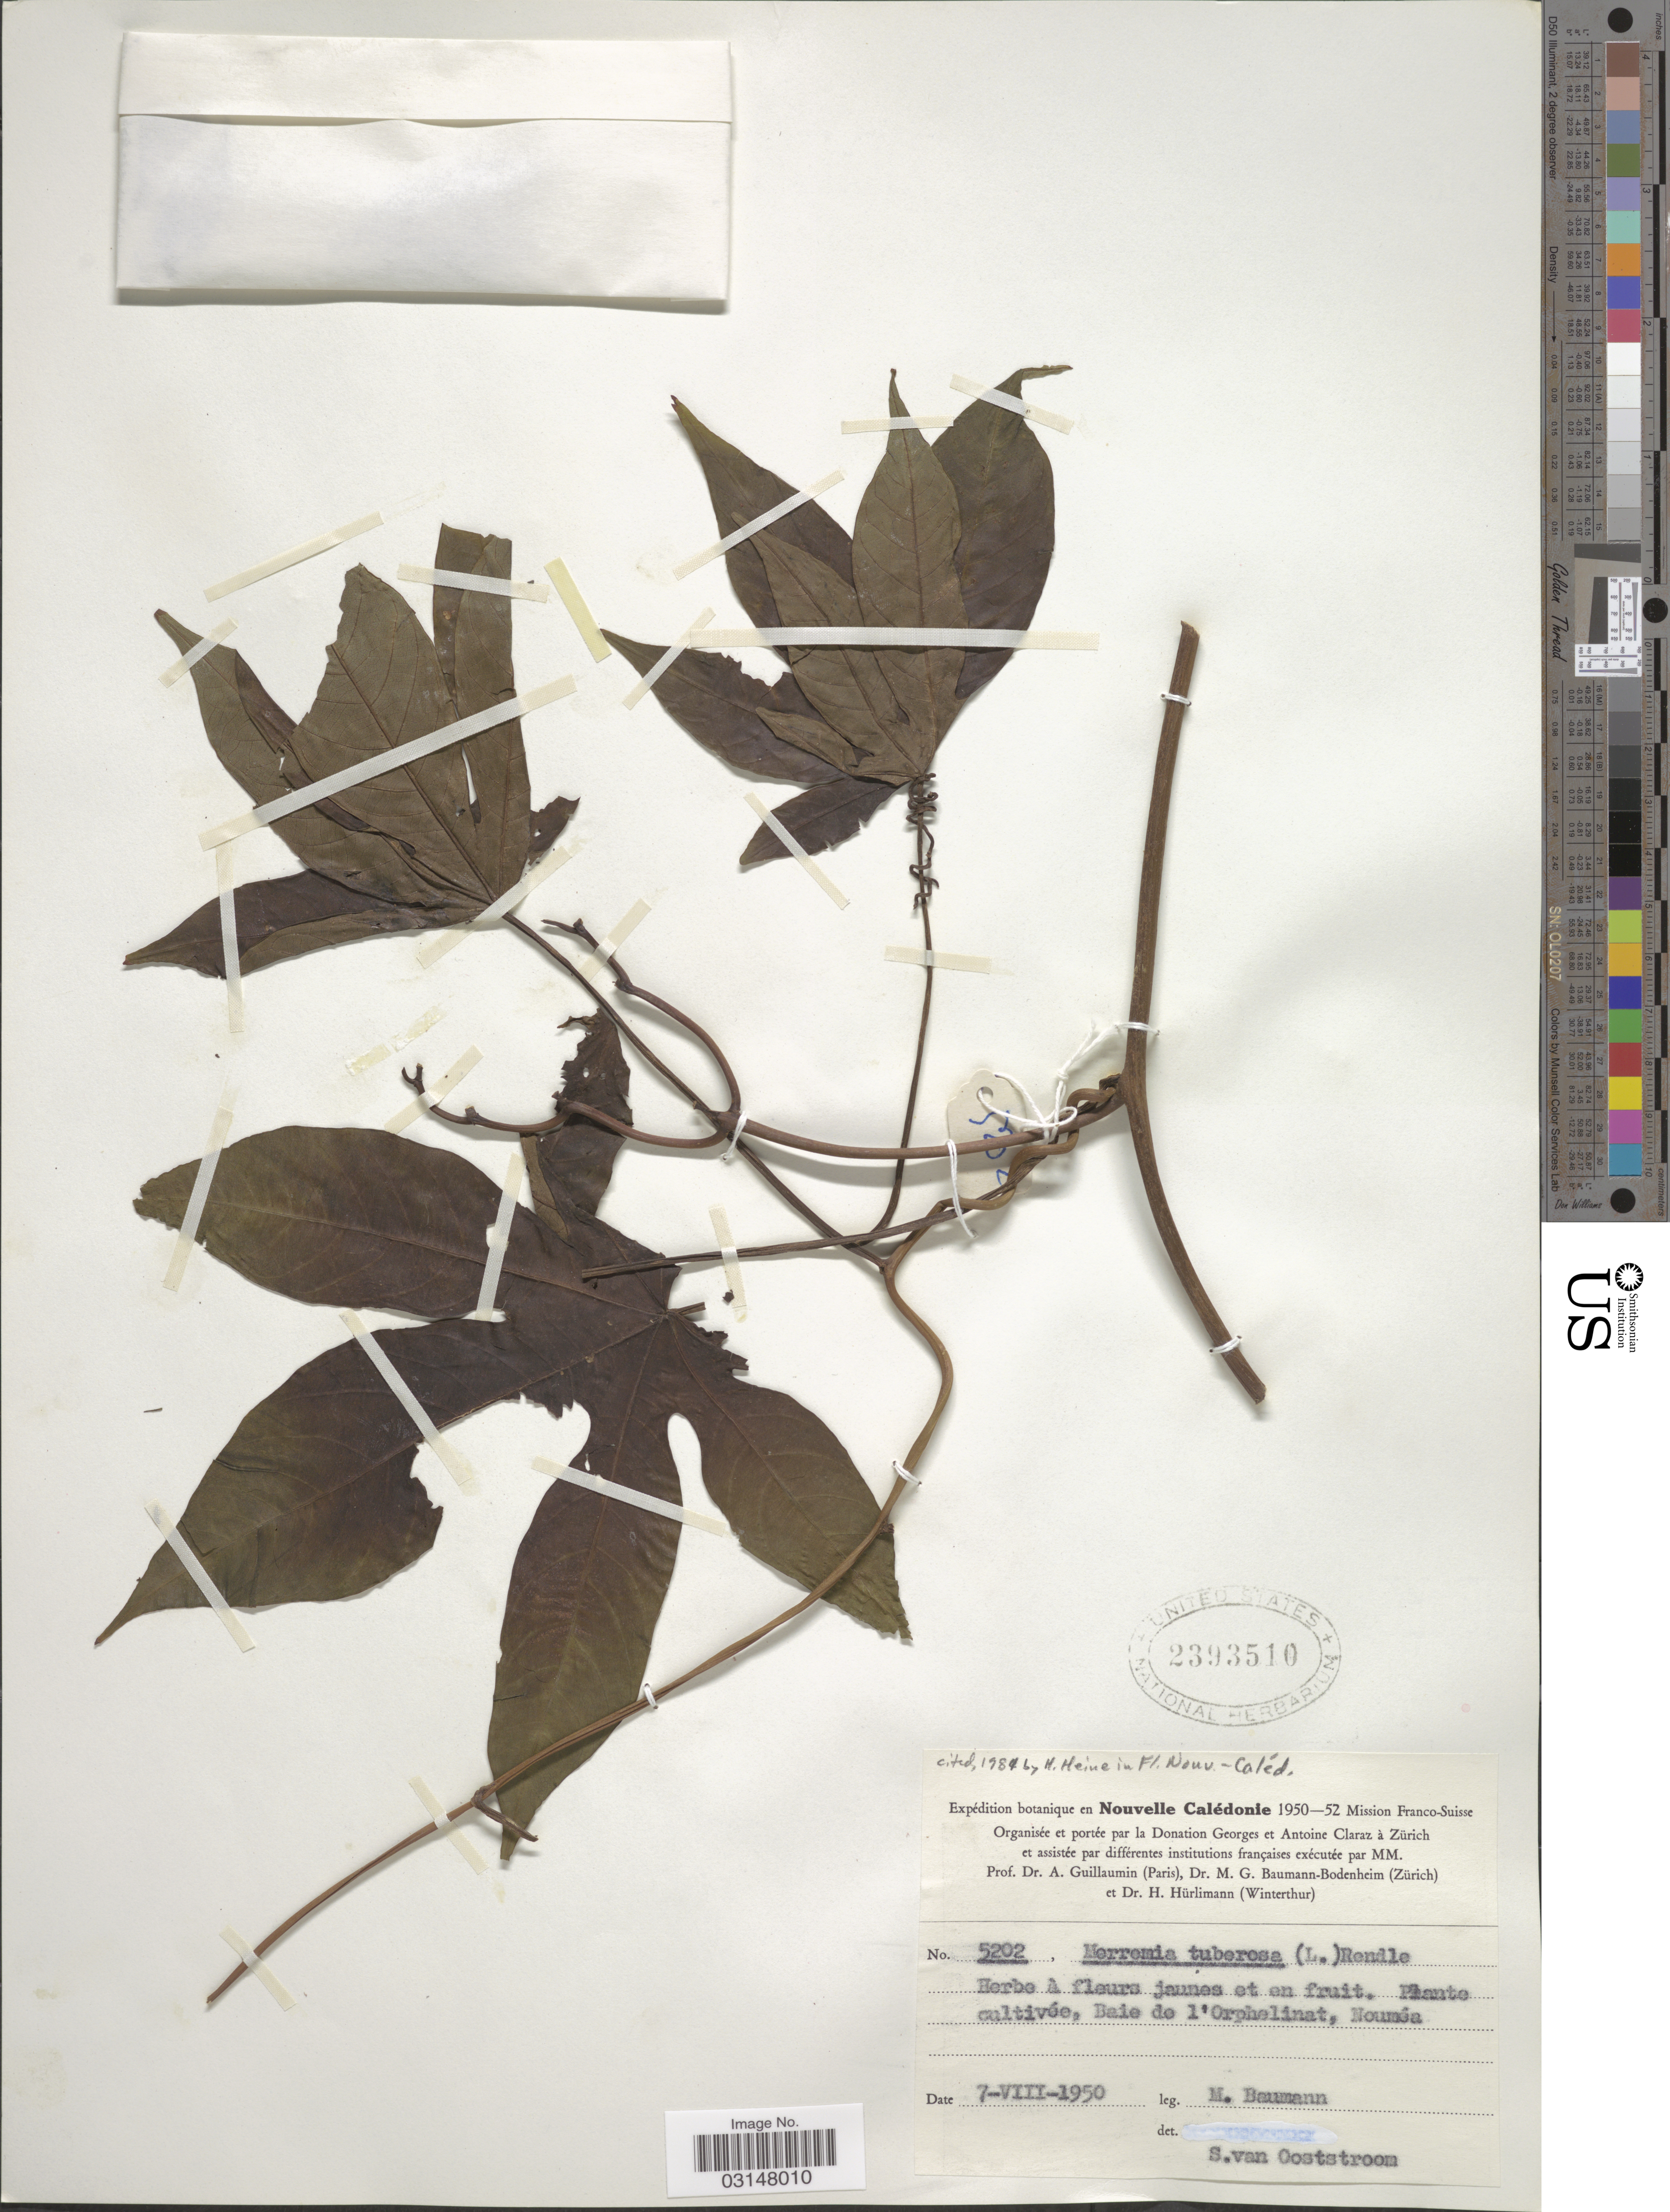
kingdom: Plantae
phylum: Tracheophyta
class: Magnoliopsida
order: Solanales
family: Convolvulaceae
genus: Distimake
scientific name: Distimake tuberosus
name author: (L.) A. R. Simões & Staples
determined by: Wagner, W. L., (BOT), Smithsonian Institution - National Museum of Natural History (UNITED STATES)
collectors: M. G. Baumann-Bodenheim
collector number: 5202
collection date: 1950-08-07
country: New Caledonia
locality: Baie de l'Orphelinat, Nouméa.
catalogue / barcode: US 2393510